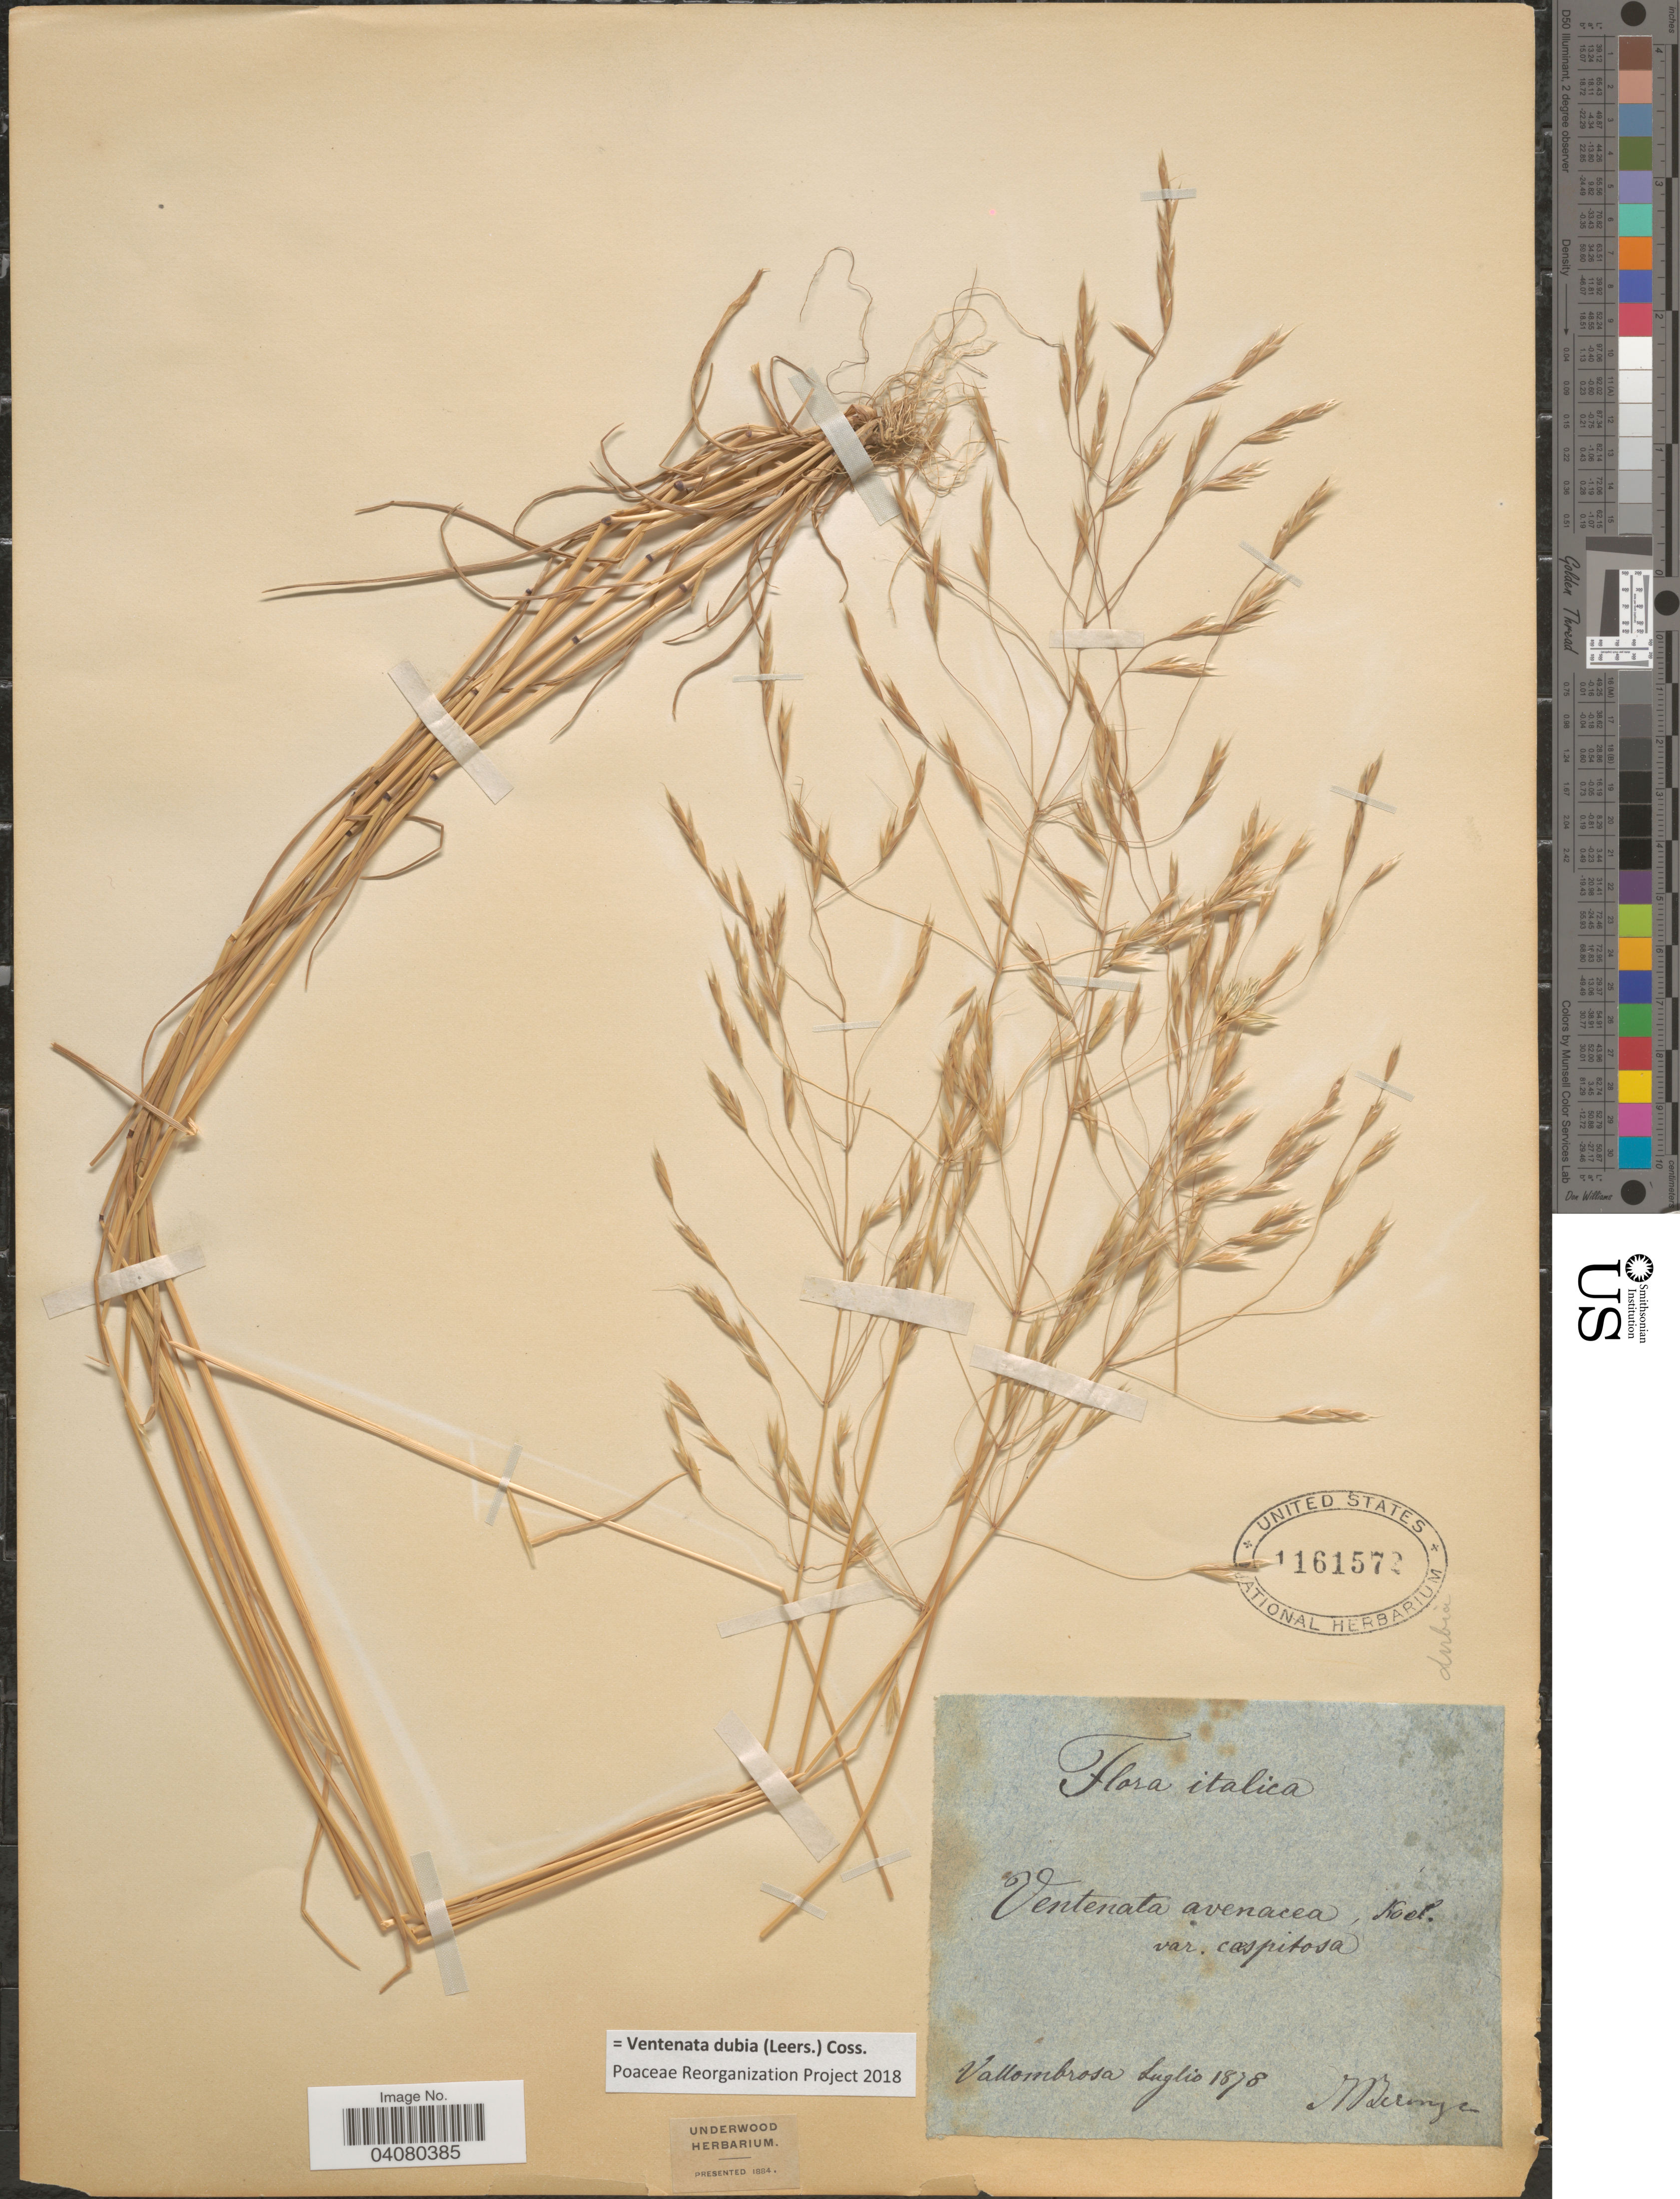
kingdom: Plantae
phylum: Tracheophyta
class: Liliopsida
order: Poales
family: Poaceae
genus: Ventenata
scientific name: Ventenata dubia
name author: (Leers) Coss.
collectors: A. De Bunge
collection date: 1878-07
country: Italy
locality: Italica. Vallombrosa.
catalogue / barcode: US 1161572